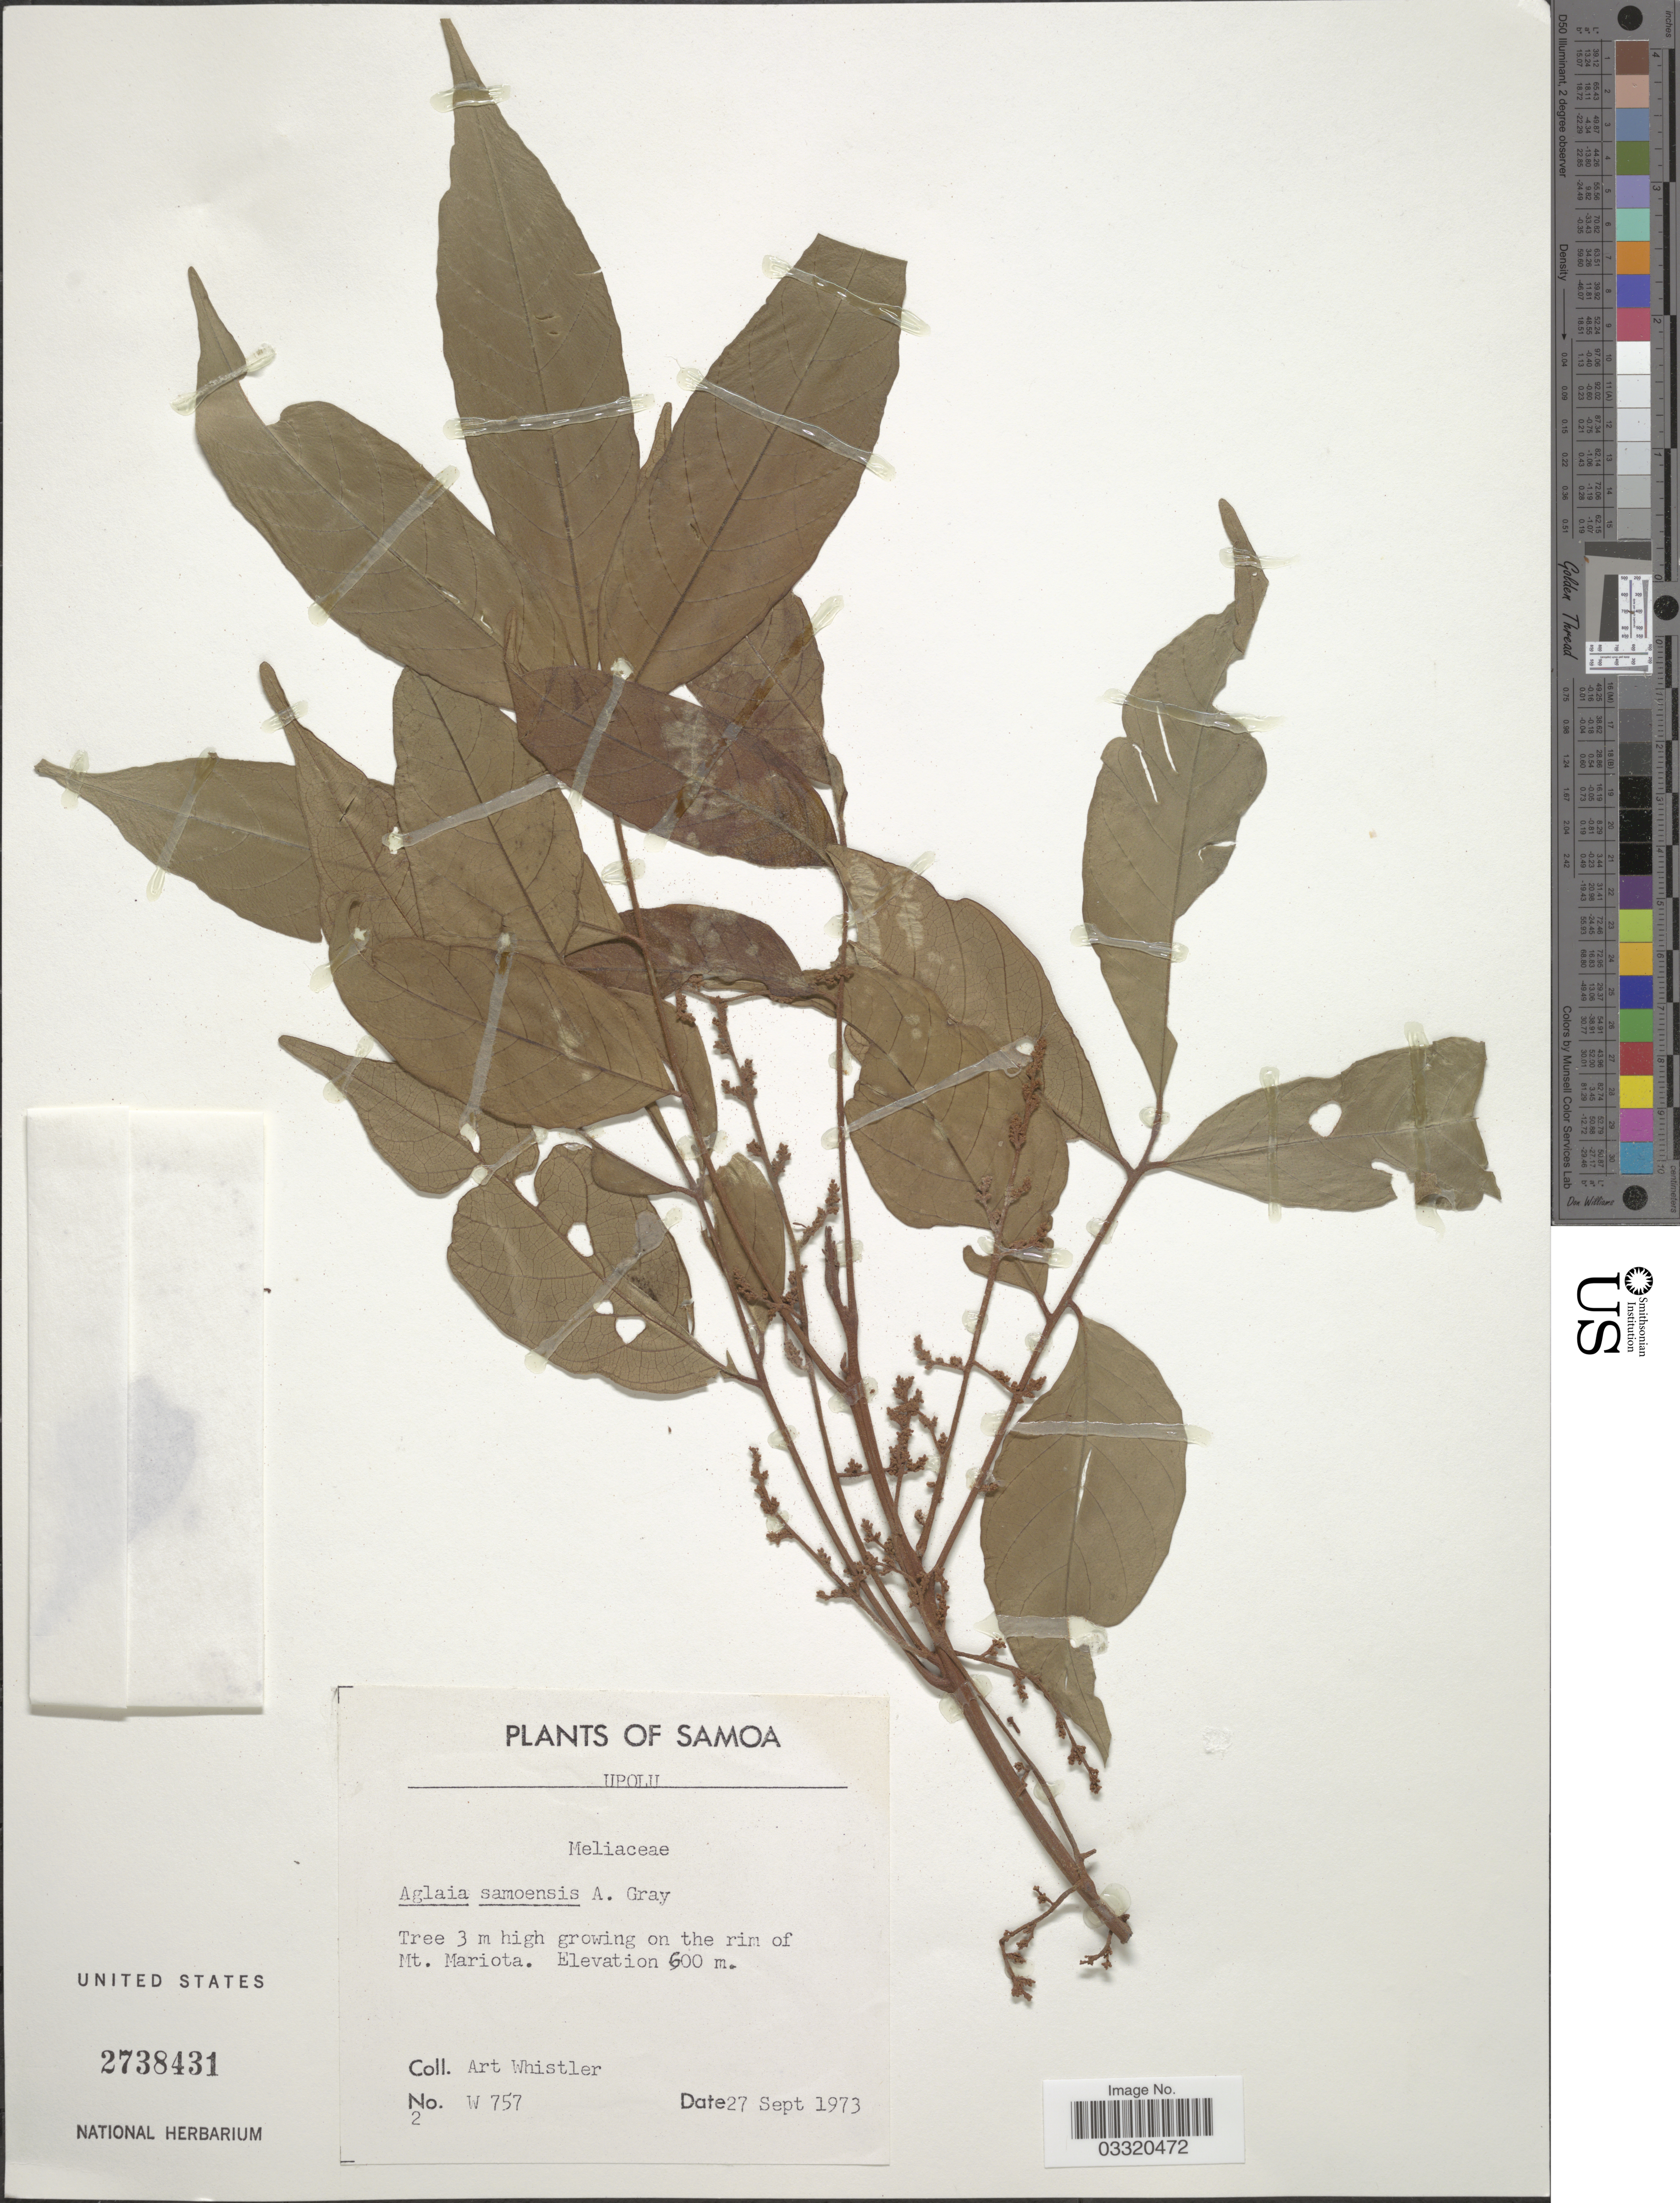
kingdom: Plantae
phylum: Tracheophyta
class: Magnoliopsida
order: Sapindales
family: Meliaceae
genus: Aglaia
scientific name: Aglaia samoensis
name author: A. Gray in Wilkes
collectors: A. Whistler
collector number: W757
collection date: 1973-09-27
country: Samoa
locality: Samoa. Upolu. On the rim of Mt. Mariota.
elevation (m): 600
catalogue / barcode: US 2738431